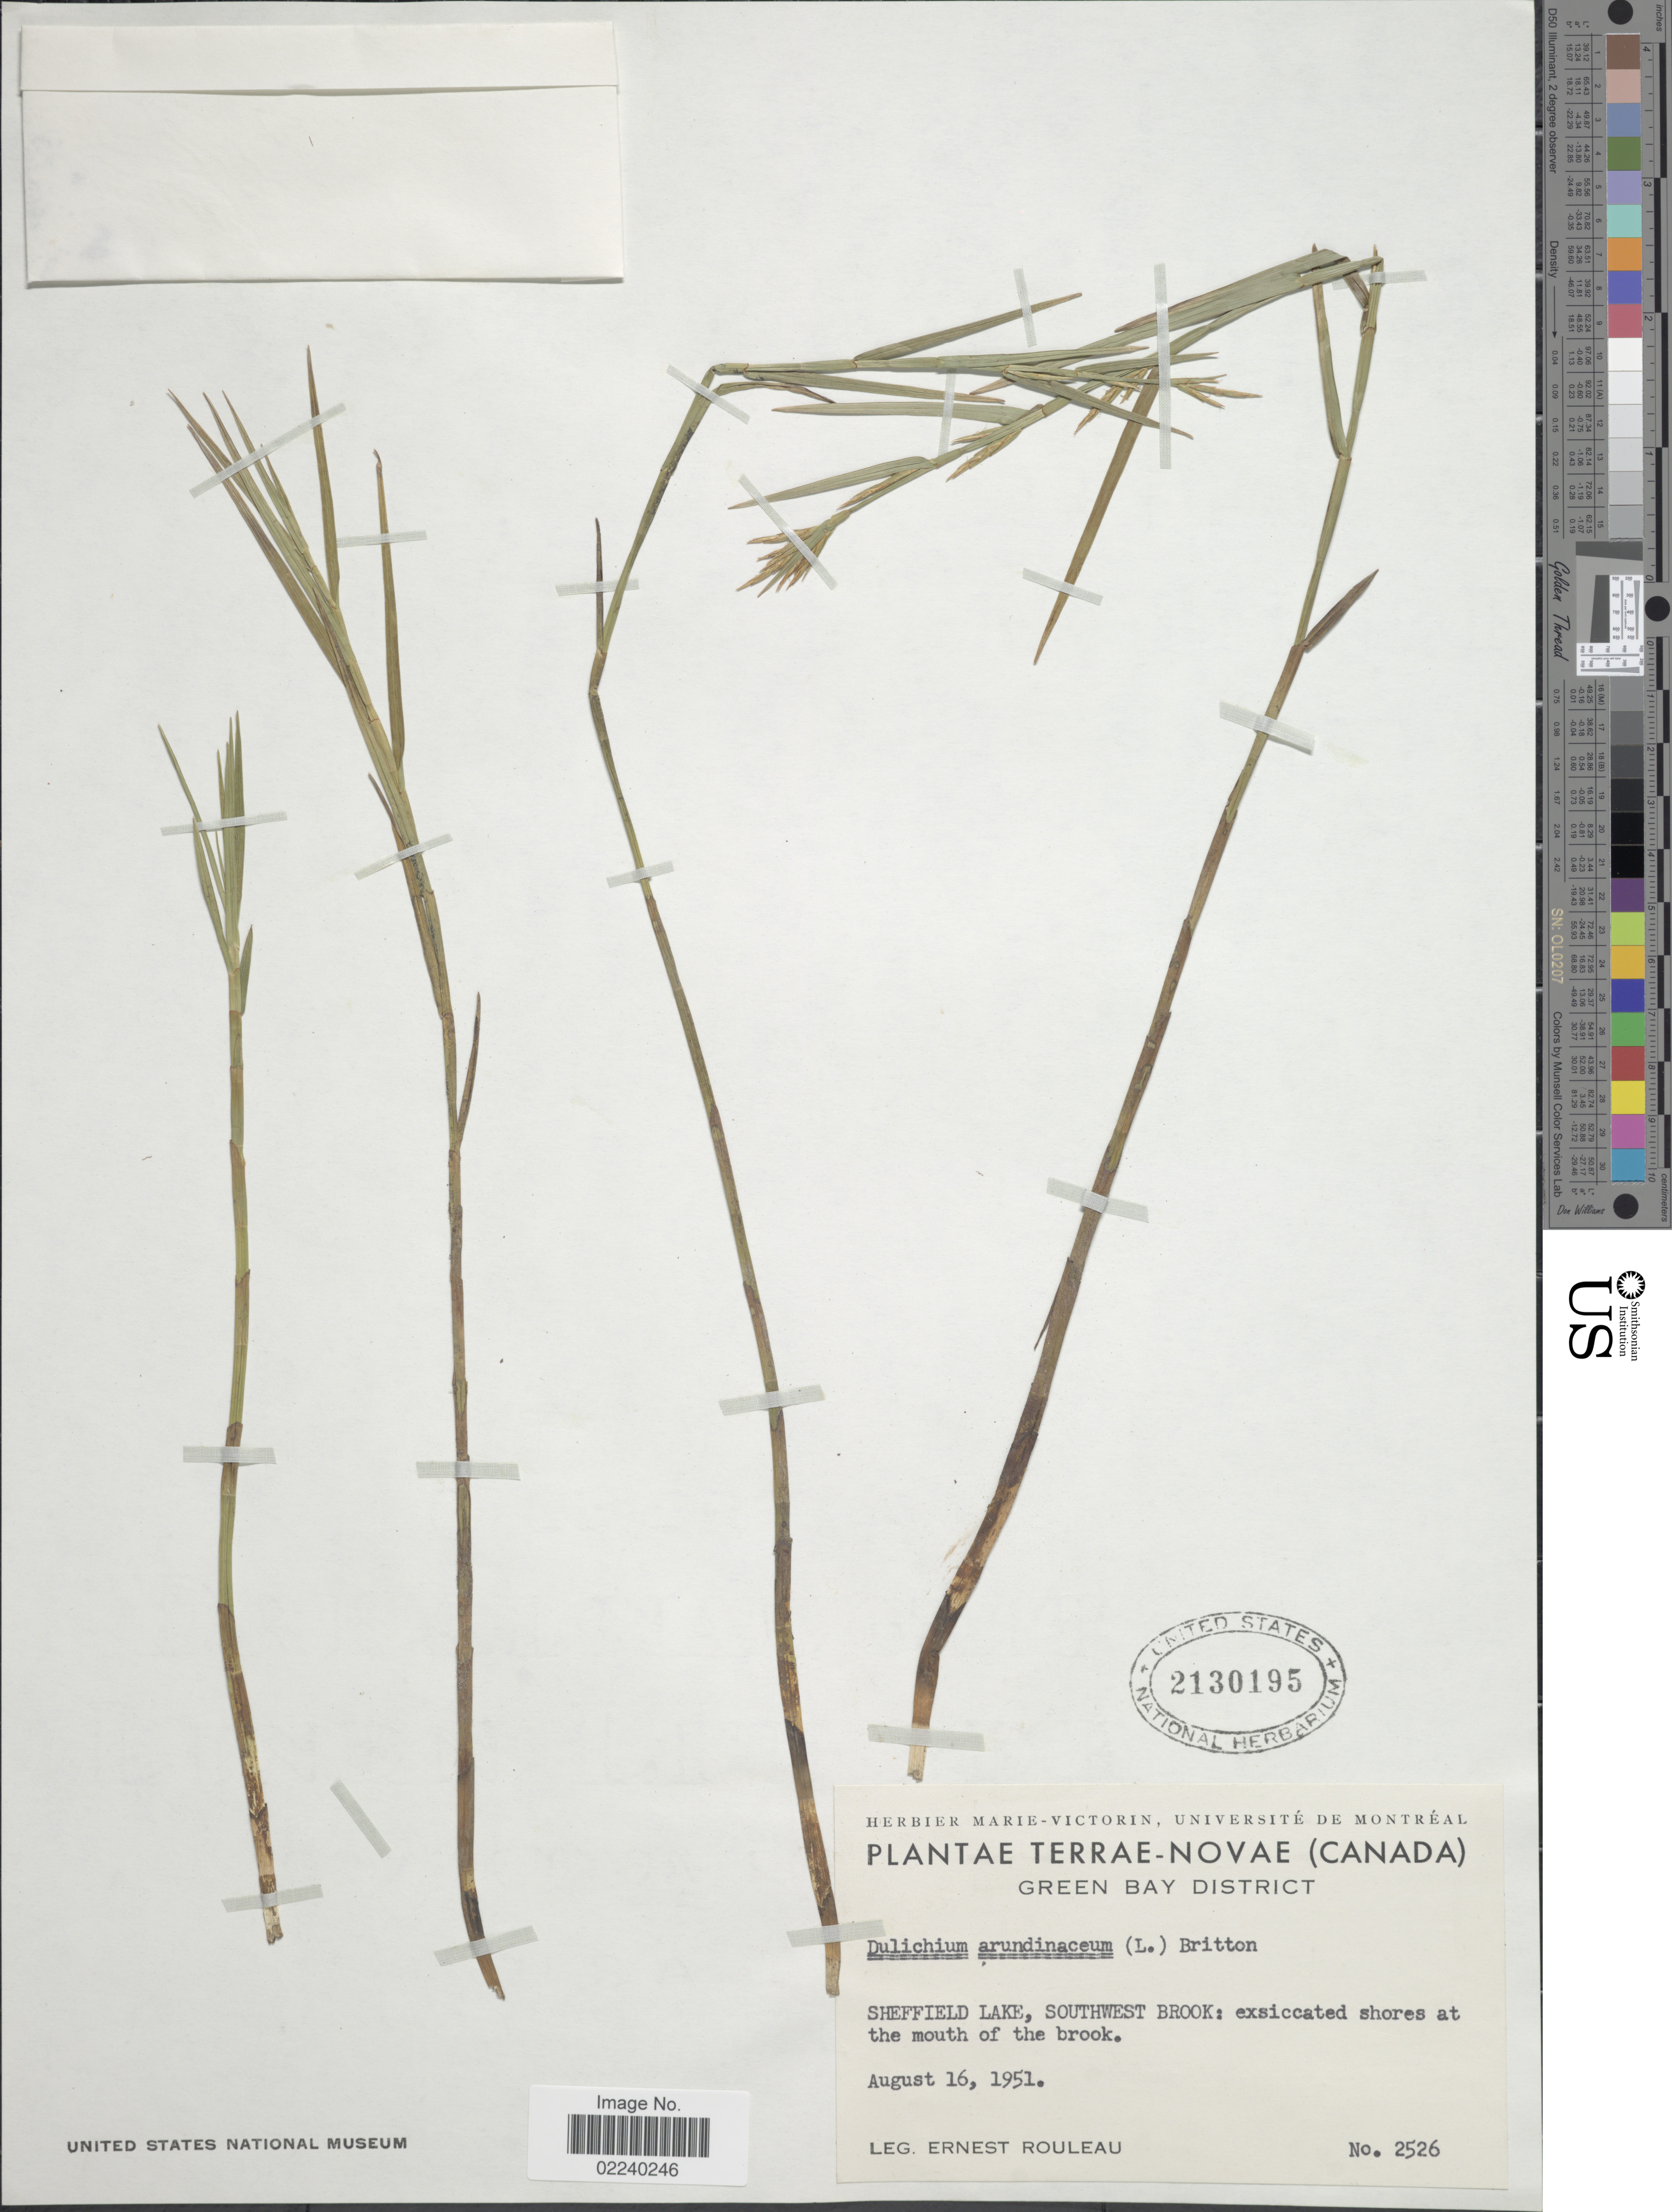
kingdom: Plantae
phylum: Tracheophyta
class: Liliopsida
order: Poales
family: Cyperaceae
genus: Dulichium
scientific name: Dulichium arundinaceum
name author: (L.) Britton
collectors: J. Rouleau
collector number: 2526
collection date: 1951-08-16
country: Canada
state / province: Newfoundland and Labrador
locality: Terrae-Novae, Green Bay District, Sheffield Lake, southwest Brook: exsiccated shores at the mouth of the brook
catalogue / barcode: US 2130195